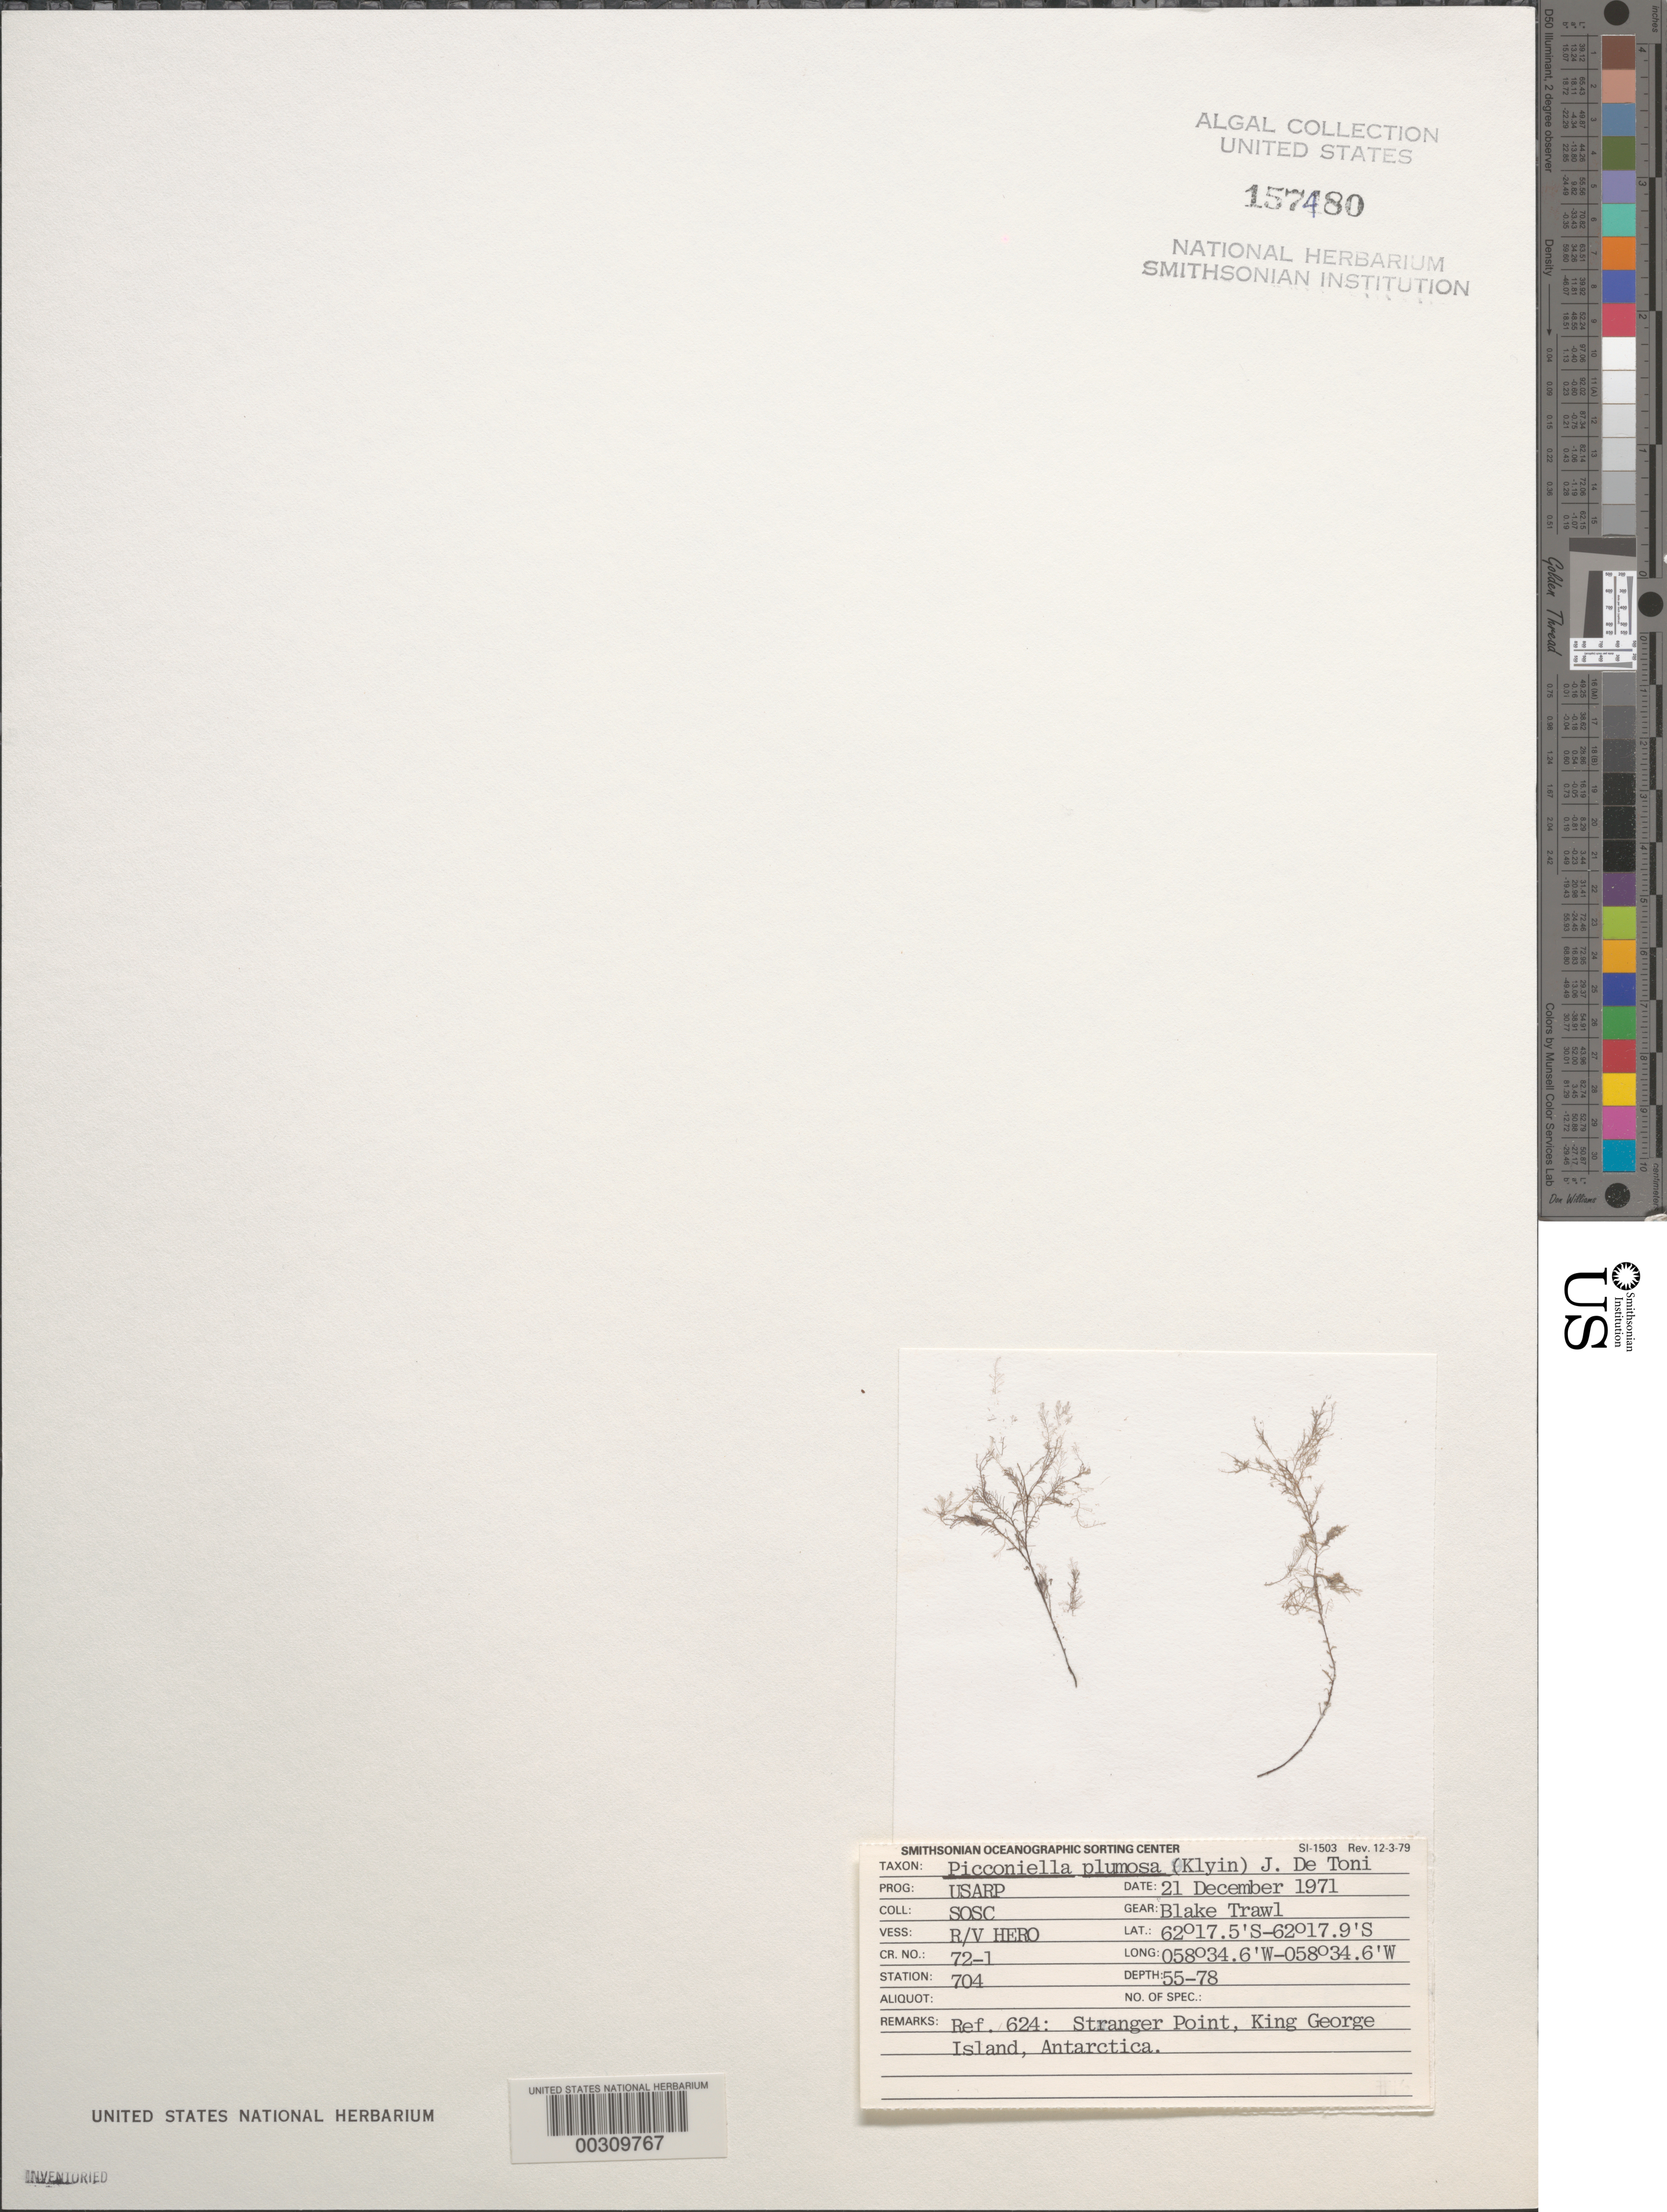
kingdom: Plantae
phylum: Rhodophyta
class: Florideophyceae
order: Ceramiales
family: Rhodomelaceae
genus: Picconiella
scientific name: Picconiella plumosa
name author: (Kylin) De Toni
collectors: SOSC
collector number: Station 704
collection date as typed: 21 Dec 1971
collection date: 1971-12-21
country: Antarctica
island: King George Island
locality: Stranger Point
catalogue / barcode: US 157480